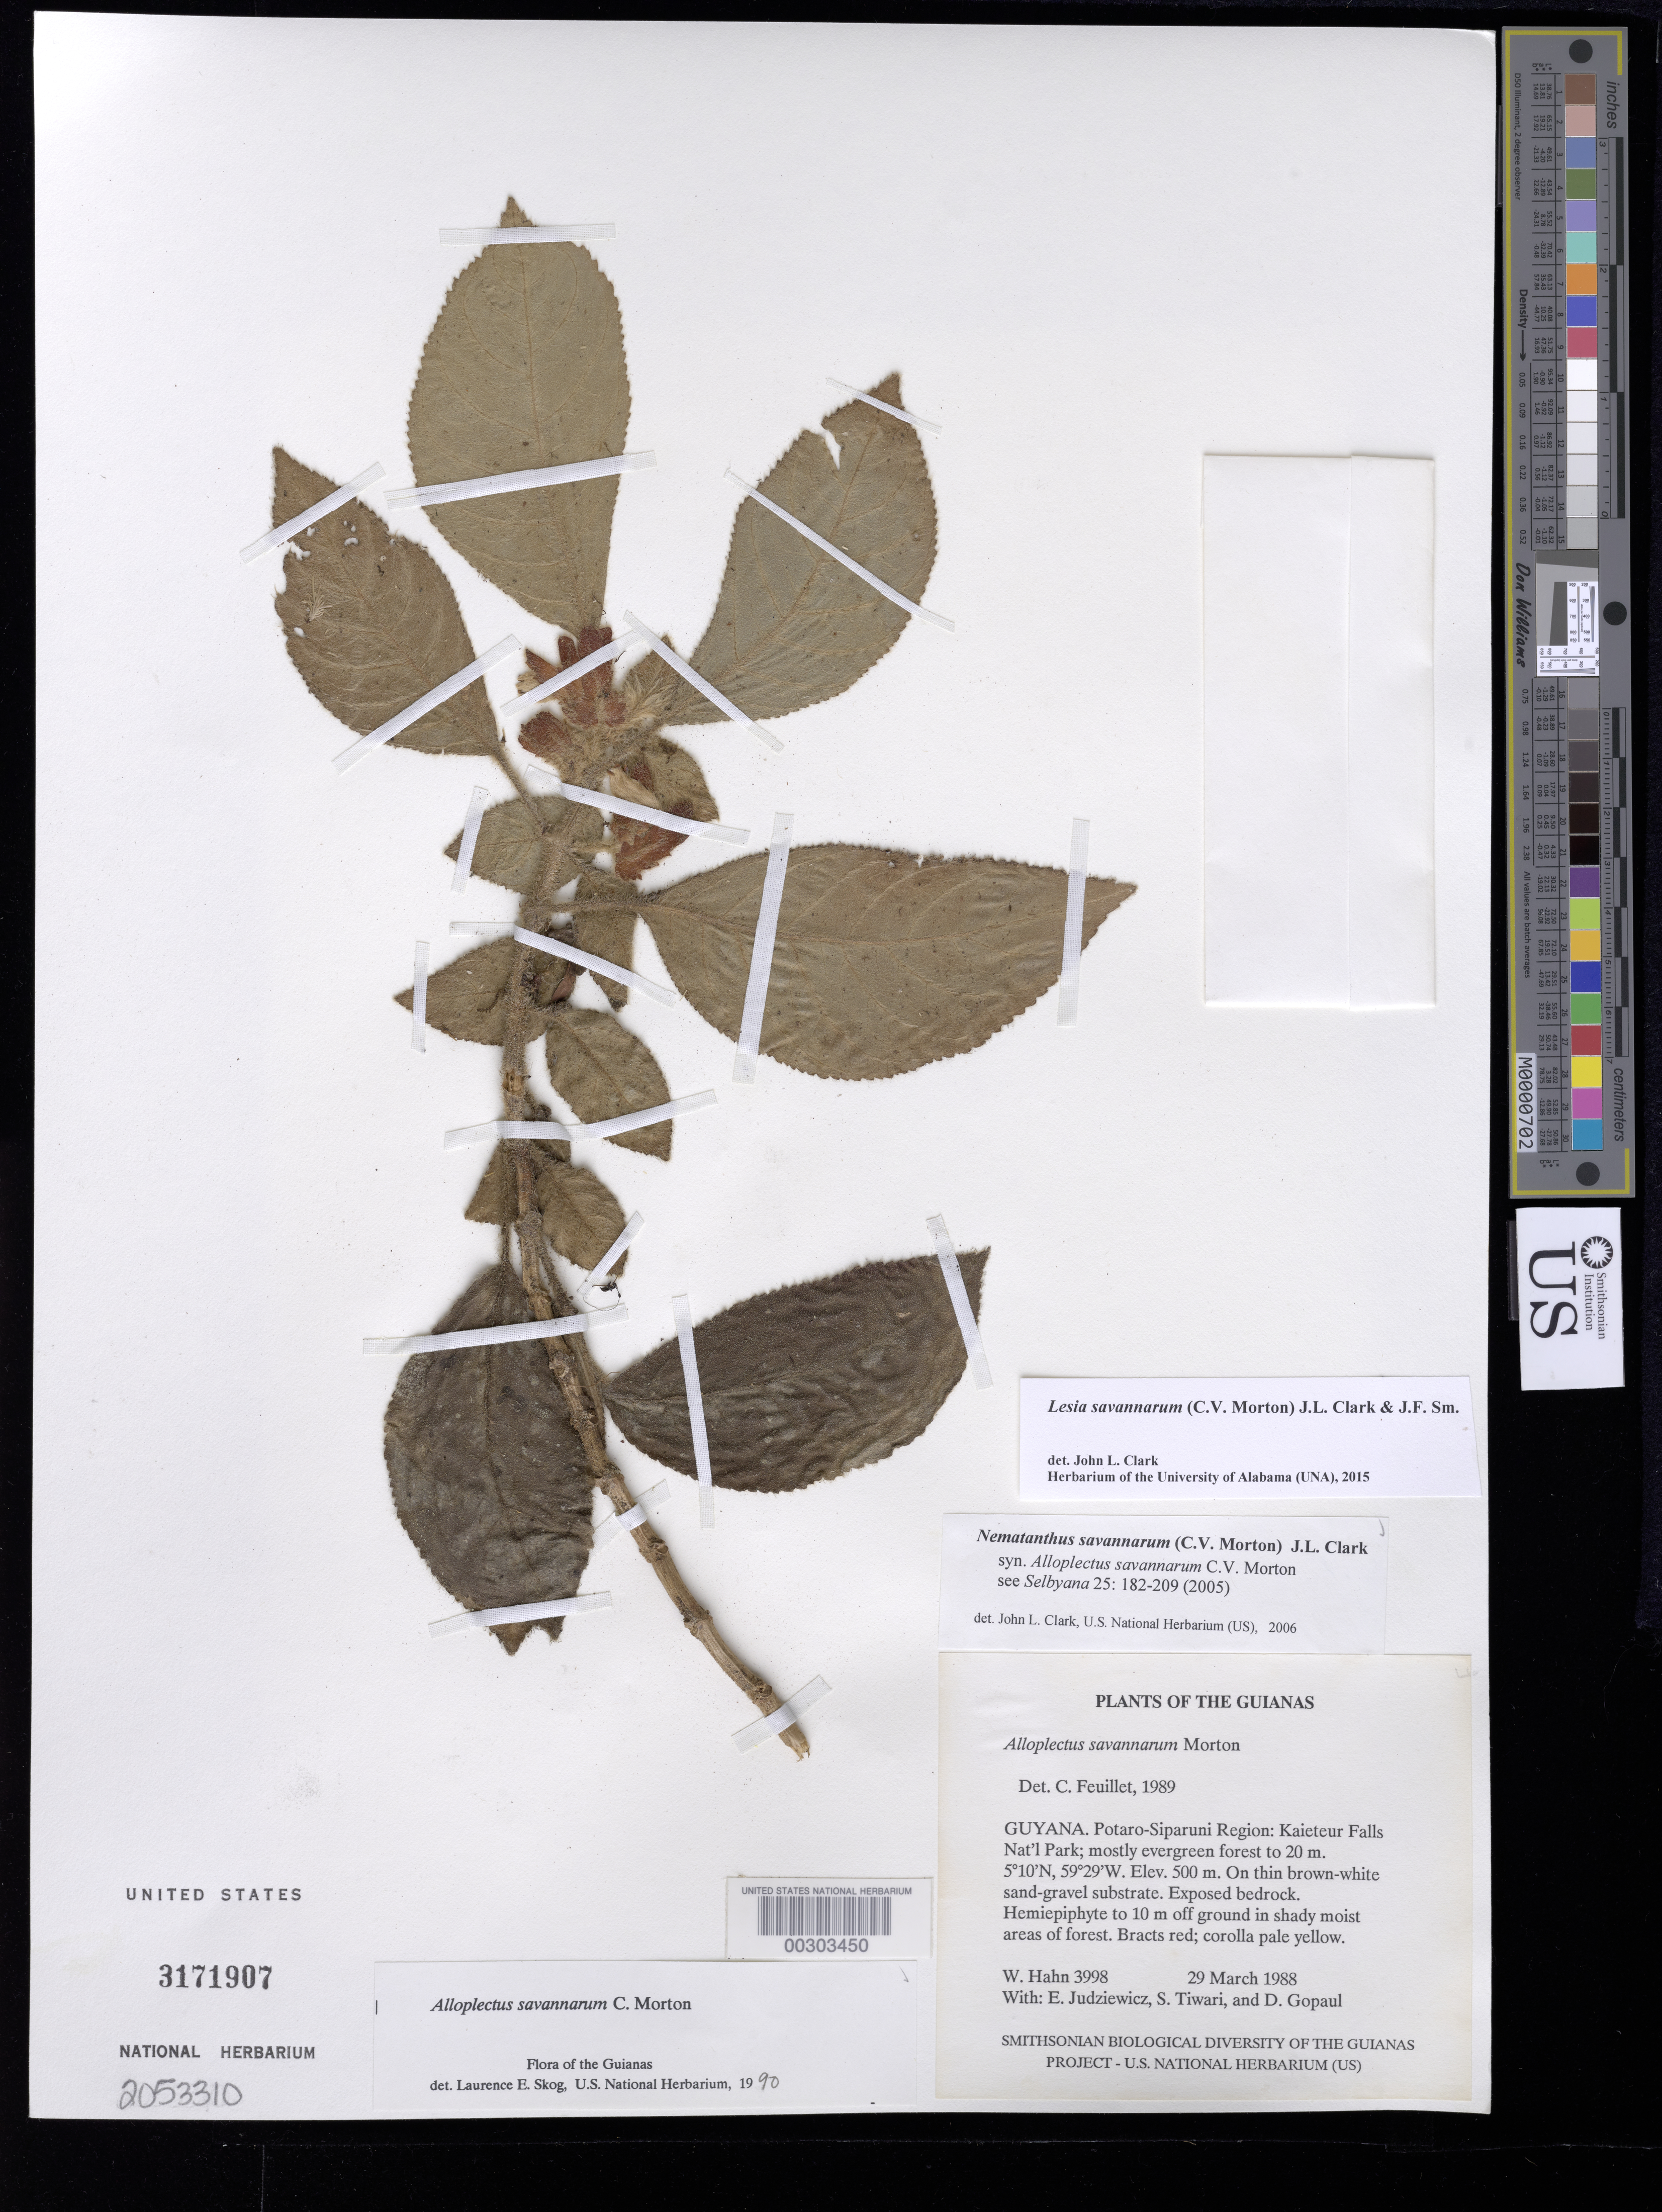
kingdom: Plantae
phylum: Tracheophyta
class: Magnoliopsida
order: Lamiales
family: Gesneriaceae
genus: Nematanthus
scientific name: Nematanthus savannarum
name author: (C.V. Morton in Maguire) J.L. Clark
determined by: Clark, J. L., (SEL), The Marie Selby Botanical Garden (UNITED STATES)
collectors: W. J. Hahn, E. J. Judziewicz, S. Tiwari & D. Gopaul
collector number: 3998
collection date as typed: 26 Mar 1988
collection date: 1988-03-26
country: Guyana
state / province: Potaro-Siparuni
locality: Kaieteur Falls National Park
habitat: Mostly evergreen forest to 20 m on thin brown-white sand-gravel substrate; exposed bedrock. To 10 m off ground in shady moist areas of forest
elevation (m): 500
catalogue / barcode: US 3171907